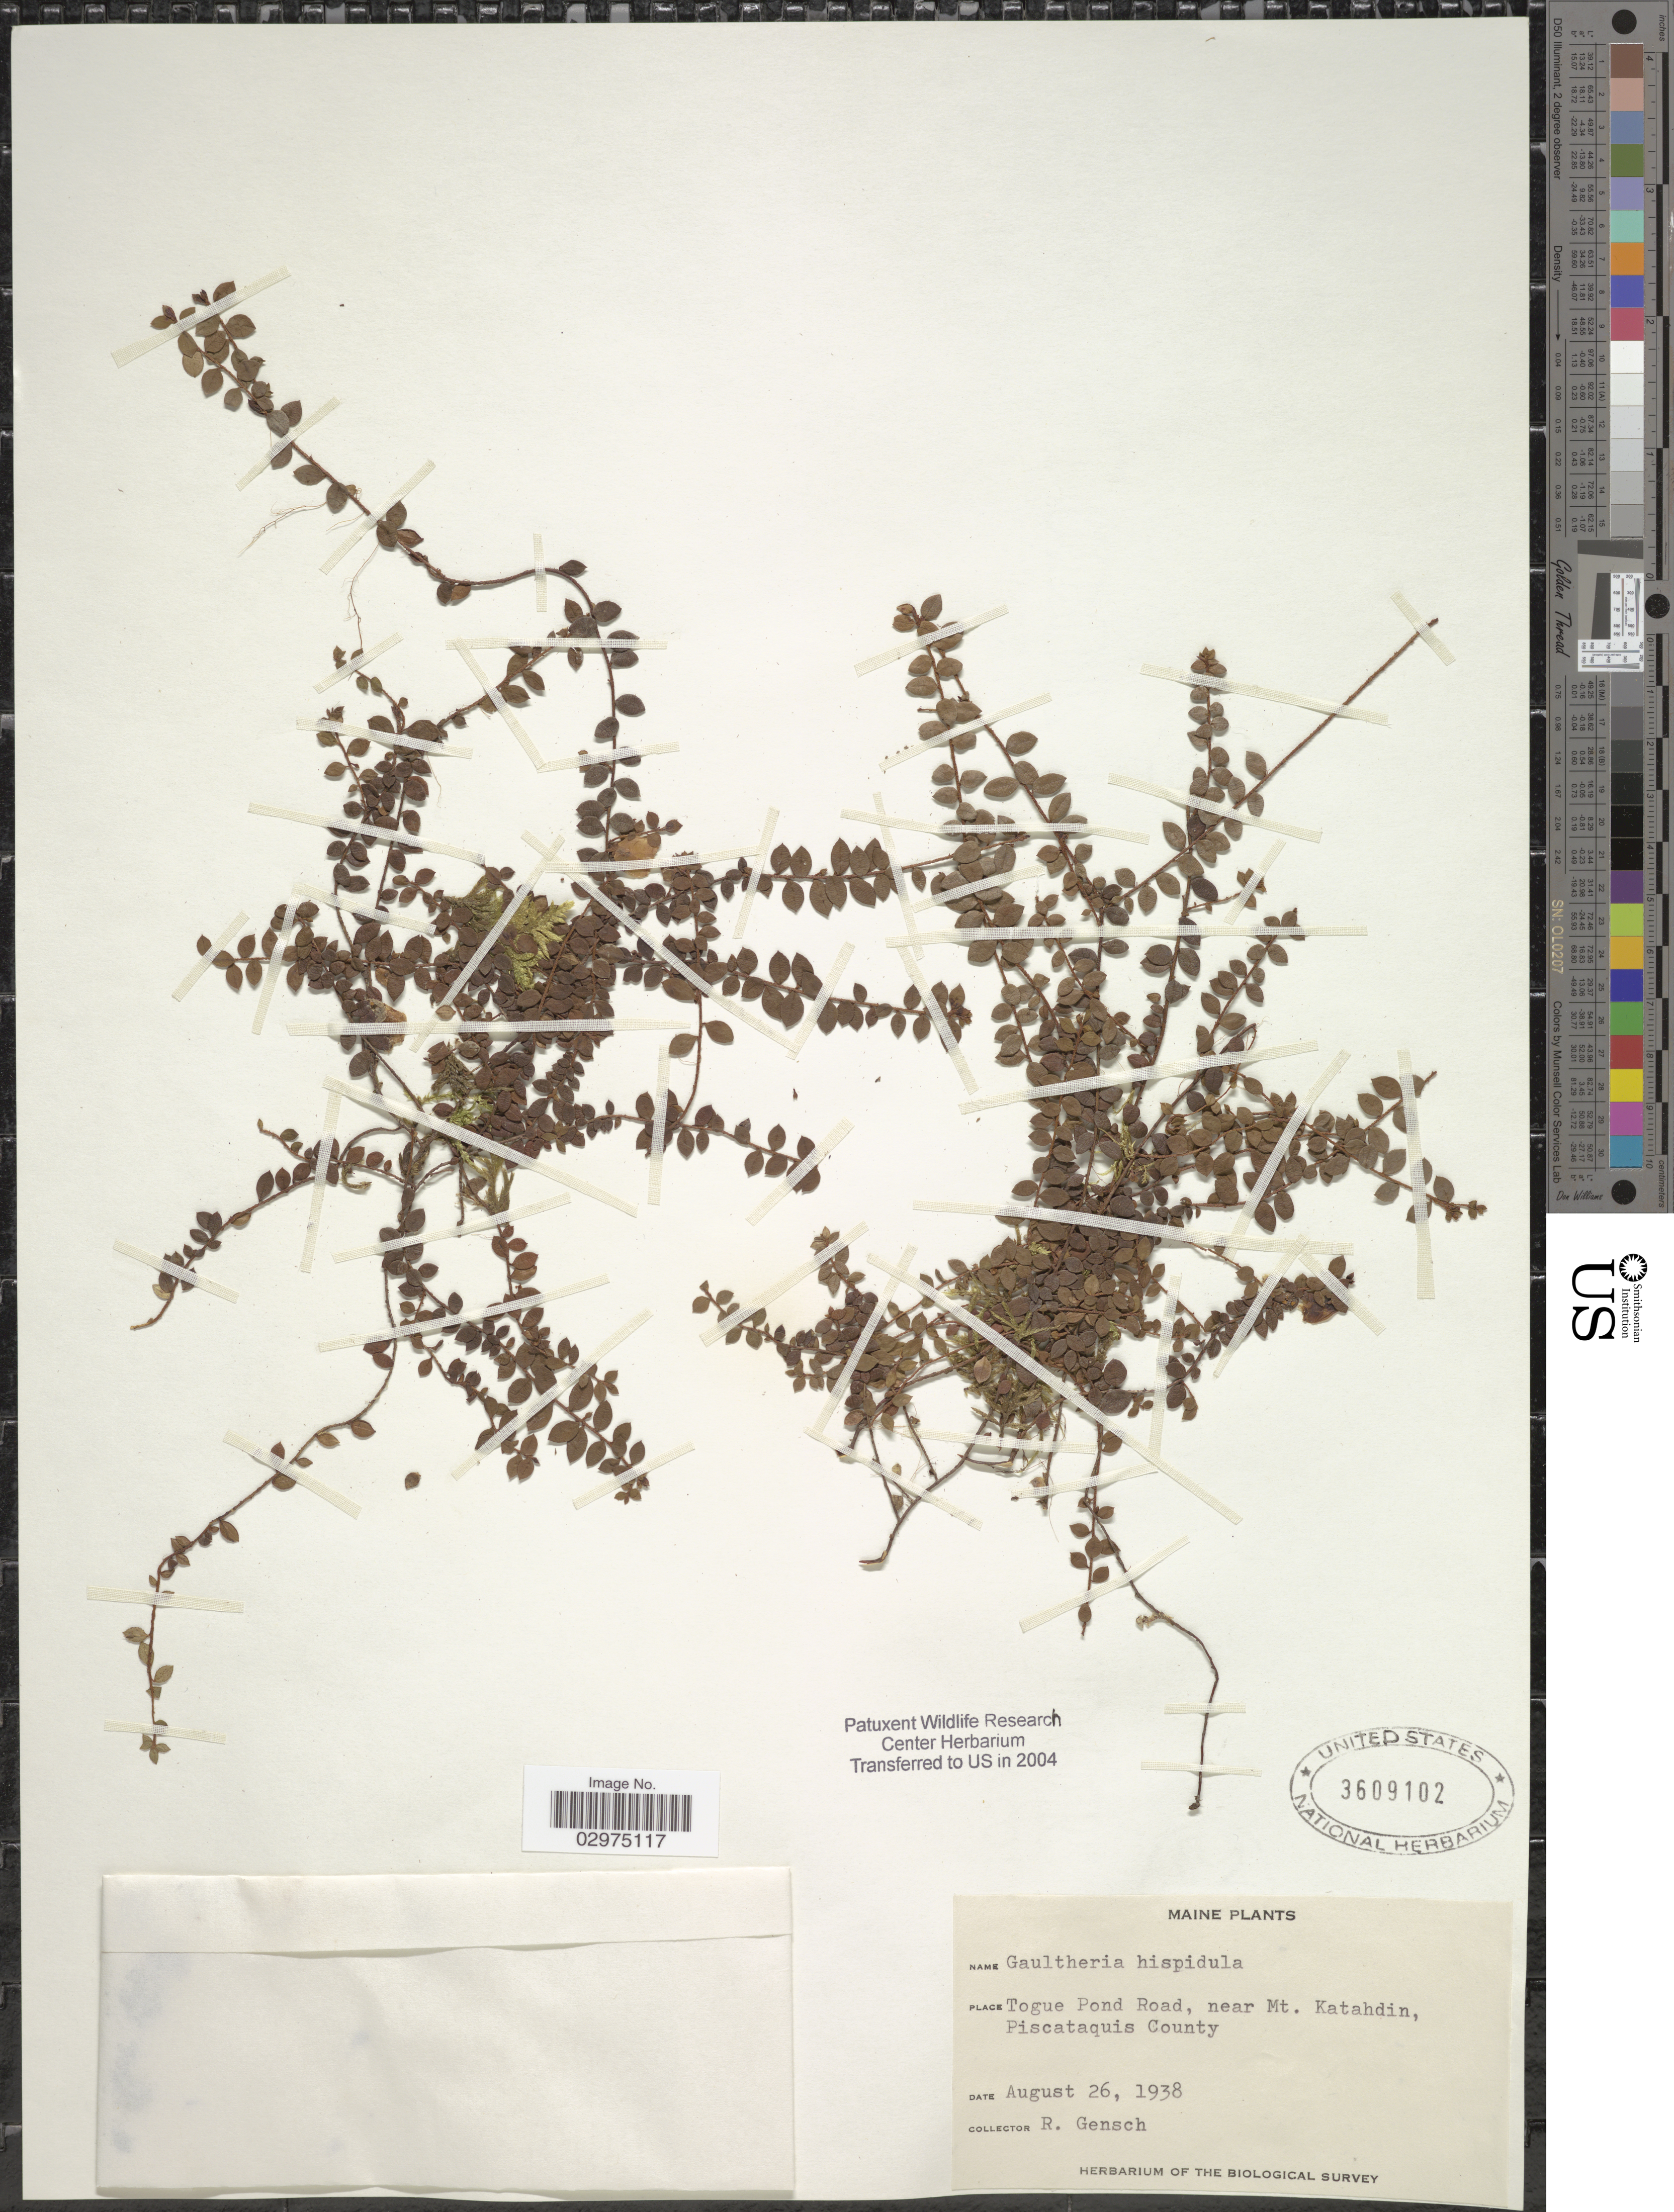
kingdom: Plantae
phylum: Tracheophyta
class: Magnoliopsida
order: Ericales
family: Ericaceae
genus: Gaultheria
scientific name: Gaultheria hispidula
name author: (L.) Muhl. ex Bigelow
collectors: R. Gensch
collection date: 1938-08-26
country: United States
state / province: Maine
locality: Togue Pond Road, near Mt. Katahdin, Piscataquis County.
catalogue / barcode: US 3609102